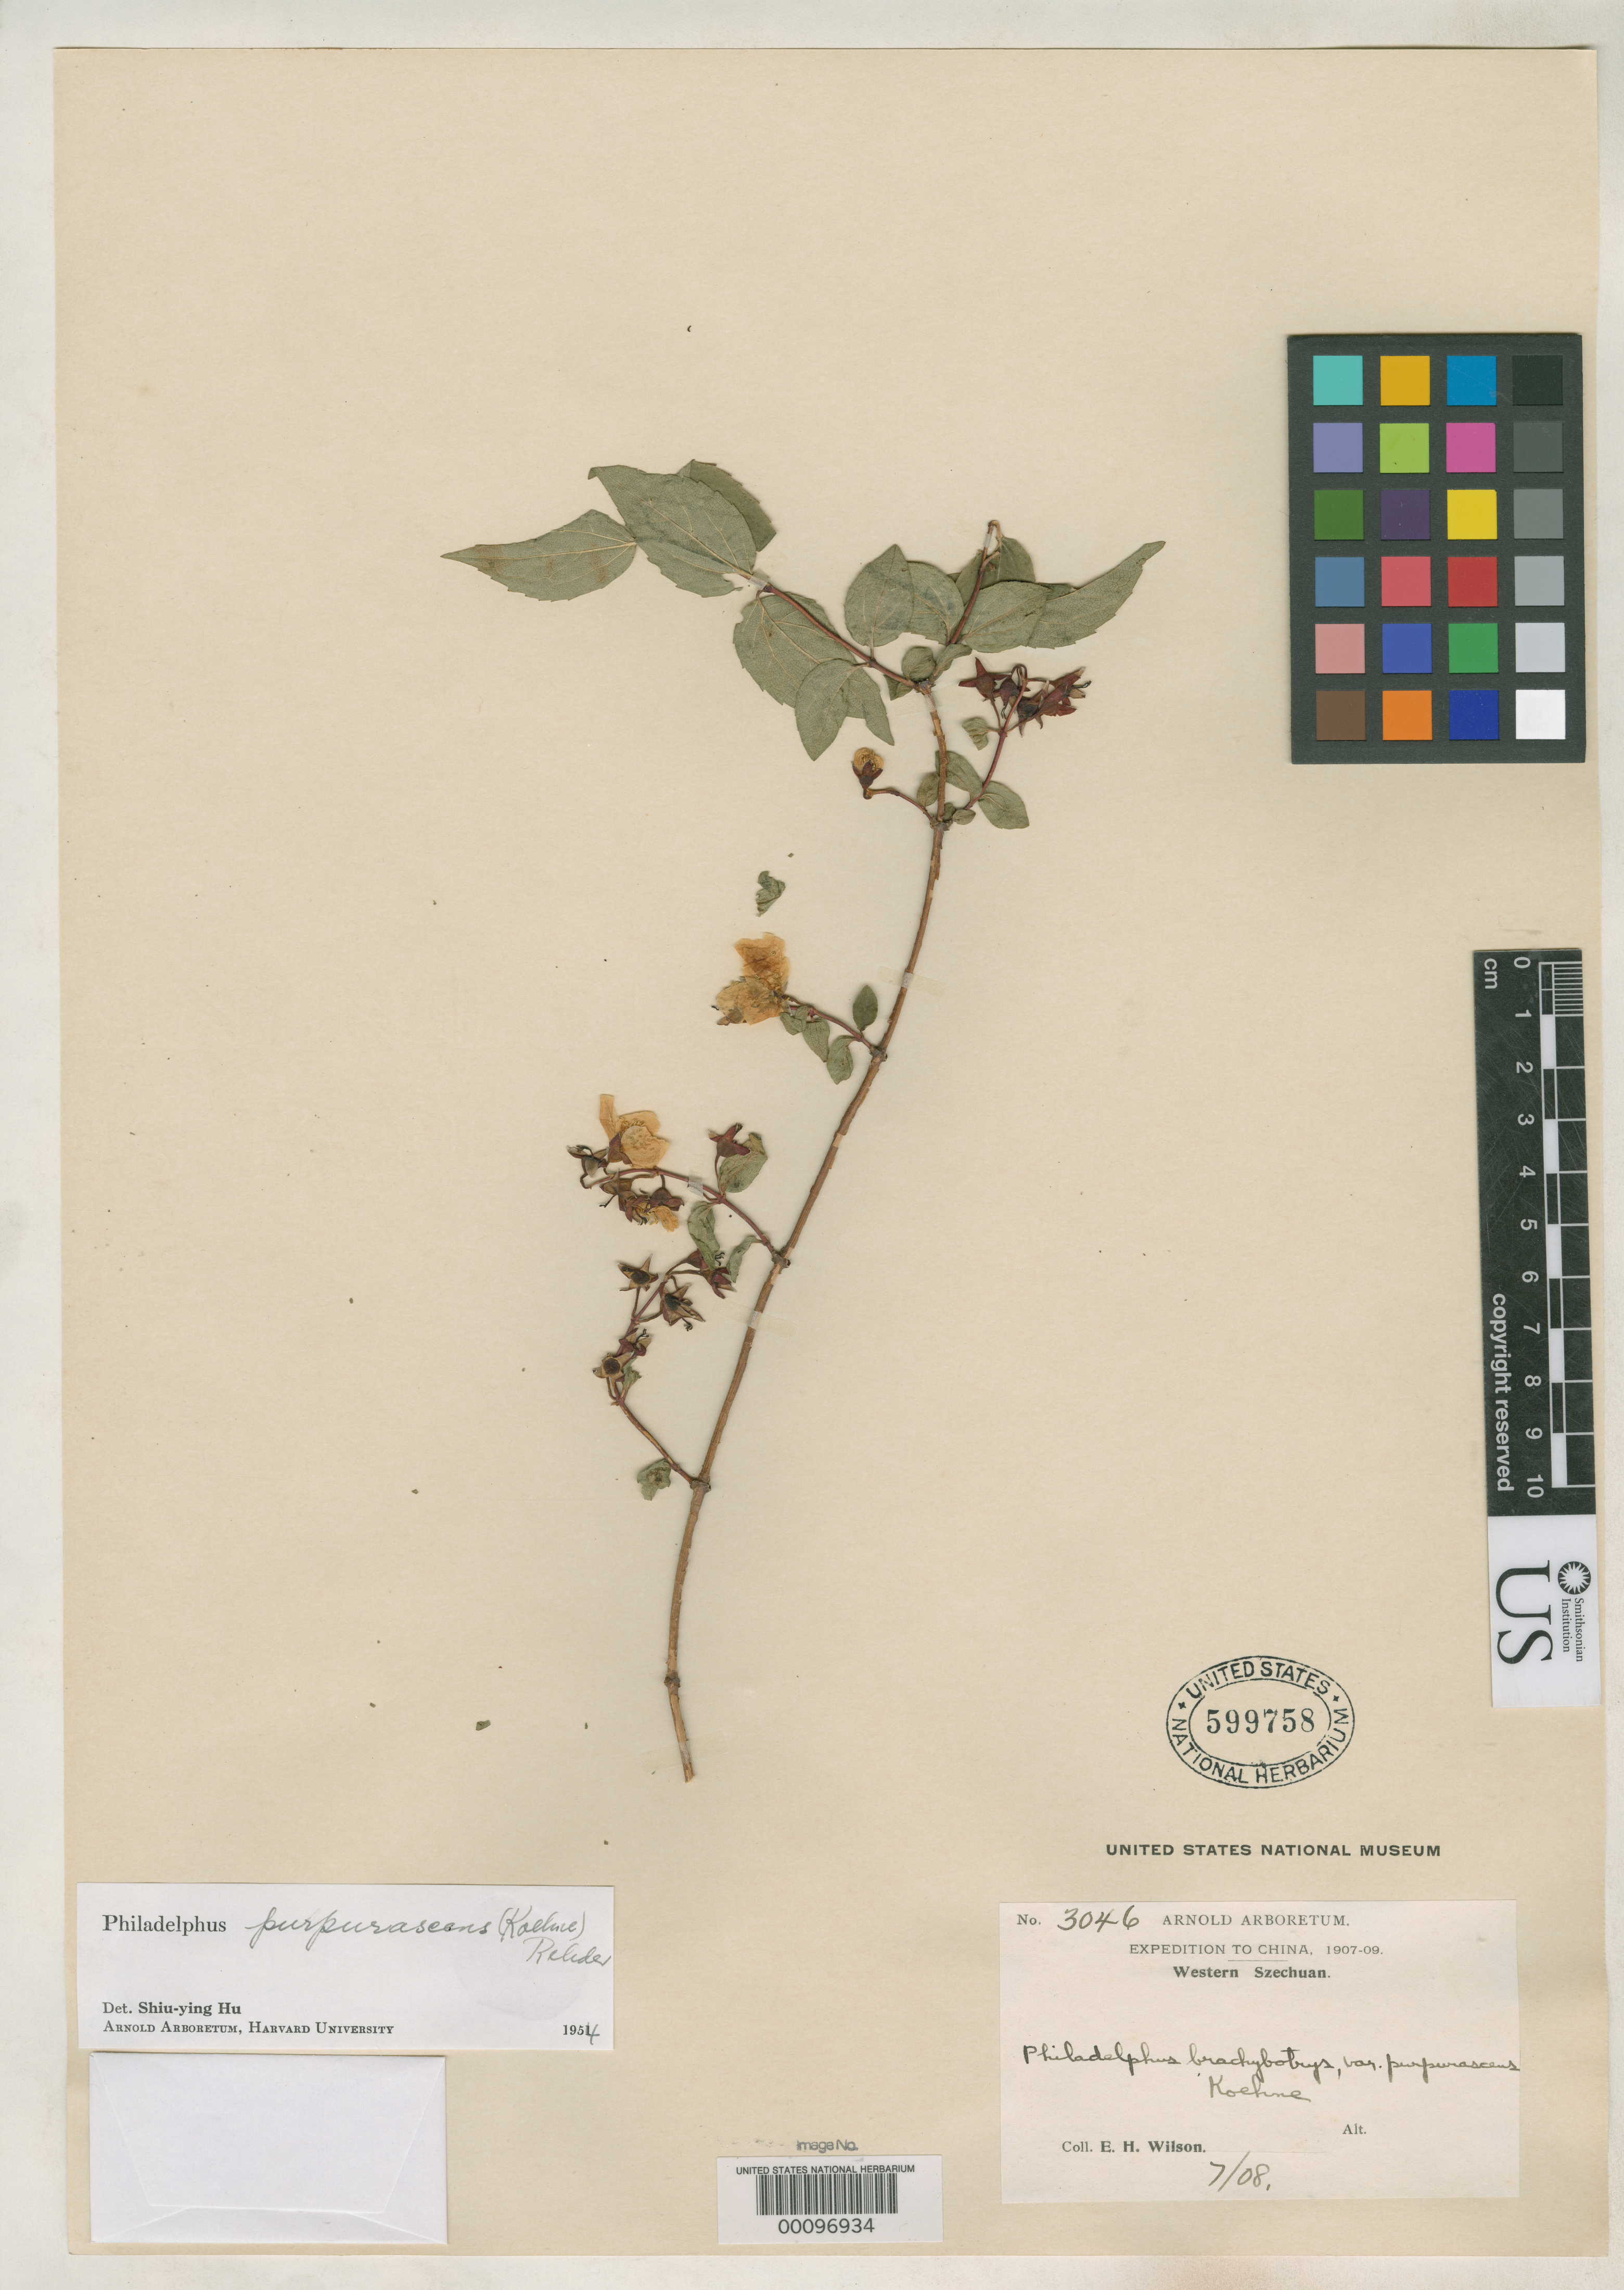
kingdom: Plantae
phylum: Tracheophyta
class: Magnoliopsida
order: Cornales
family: Hydrangeaceae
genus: Philadelphus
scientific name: Philadelphus brachybotrys var. purpurascens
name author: Koehne in Sarg.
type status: Isosyntype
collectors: E. H. Wilson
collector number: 3046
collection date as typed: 03 Jul 1908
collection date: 1908-07-03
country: China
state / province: Sichuan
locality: Tapaoshan, NE of Tachien-lu.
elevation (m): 2750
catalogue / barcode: US 599758